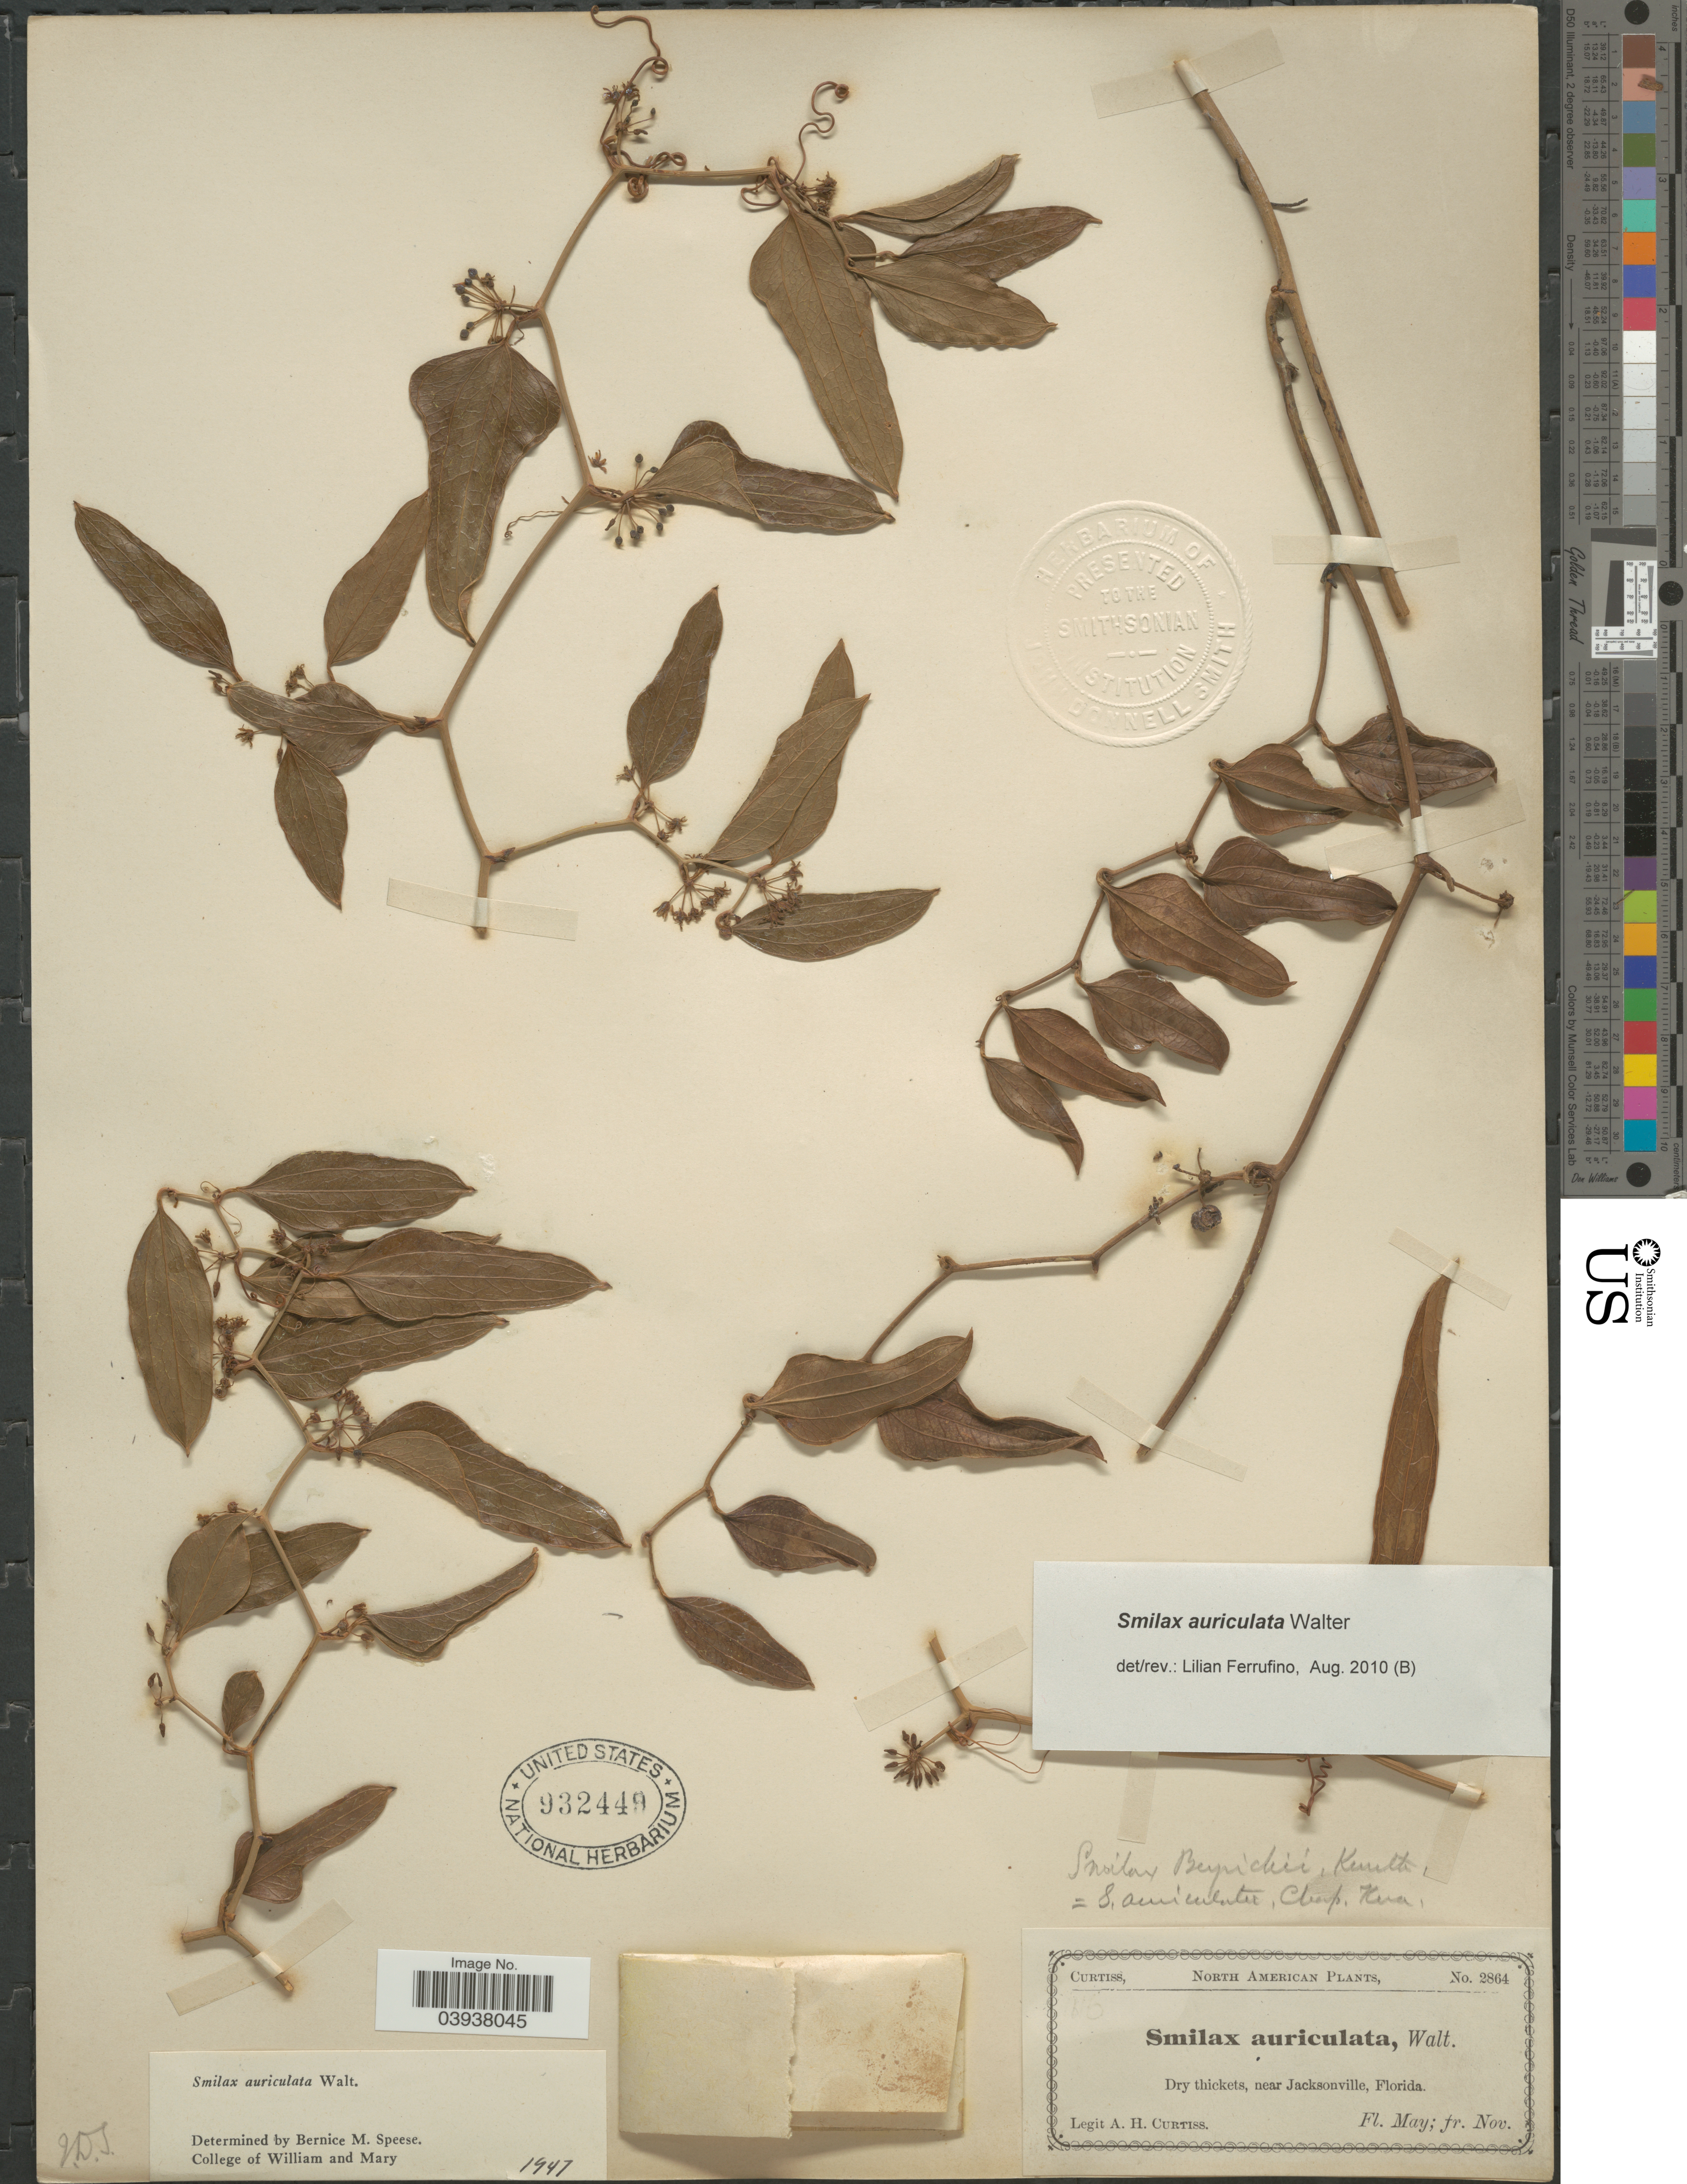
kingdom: Plantae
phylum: Tracheophyta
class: Liliopsida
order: Liliales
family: Smilacaceae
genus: Smilax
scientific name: Smilax auriculata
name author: Walter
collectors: A. H. Curtiss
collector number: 2864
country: United States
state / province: Florida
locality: Dry thickets, near Jacksonville.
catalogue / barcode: US 932449